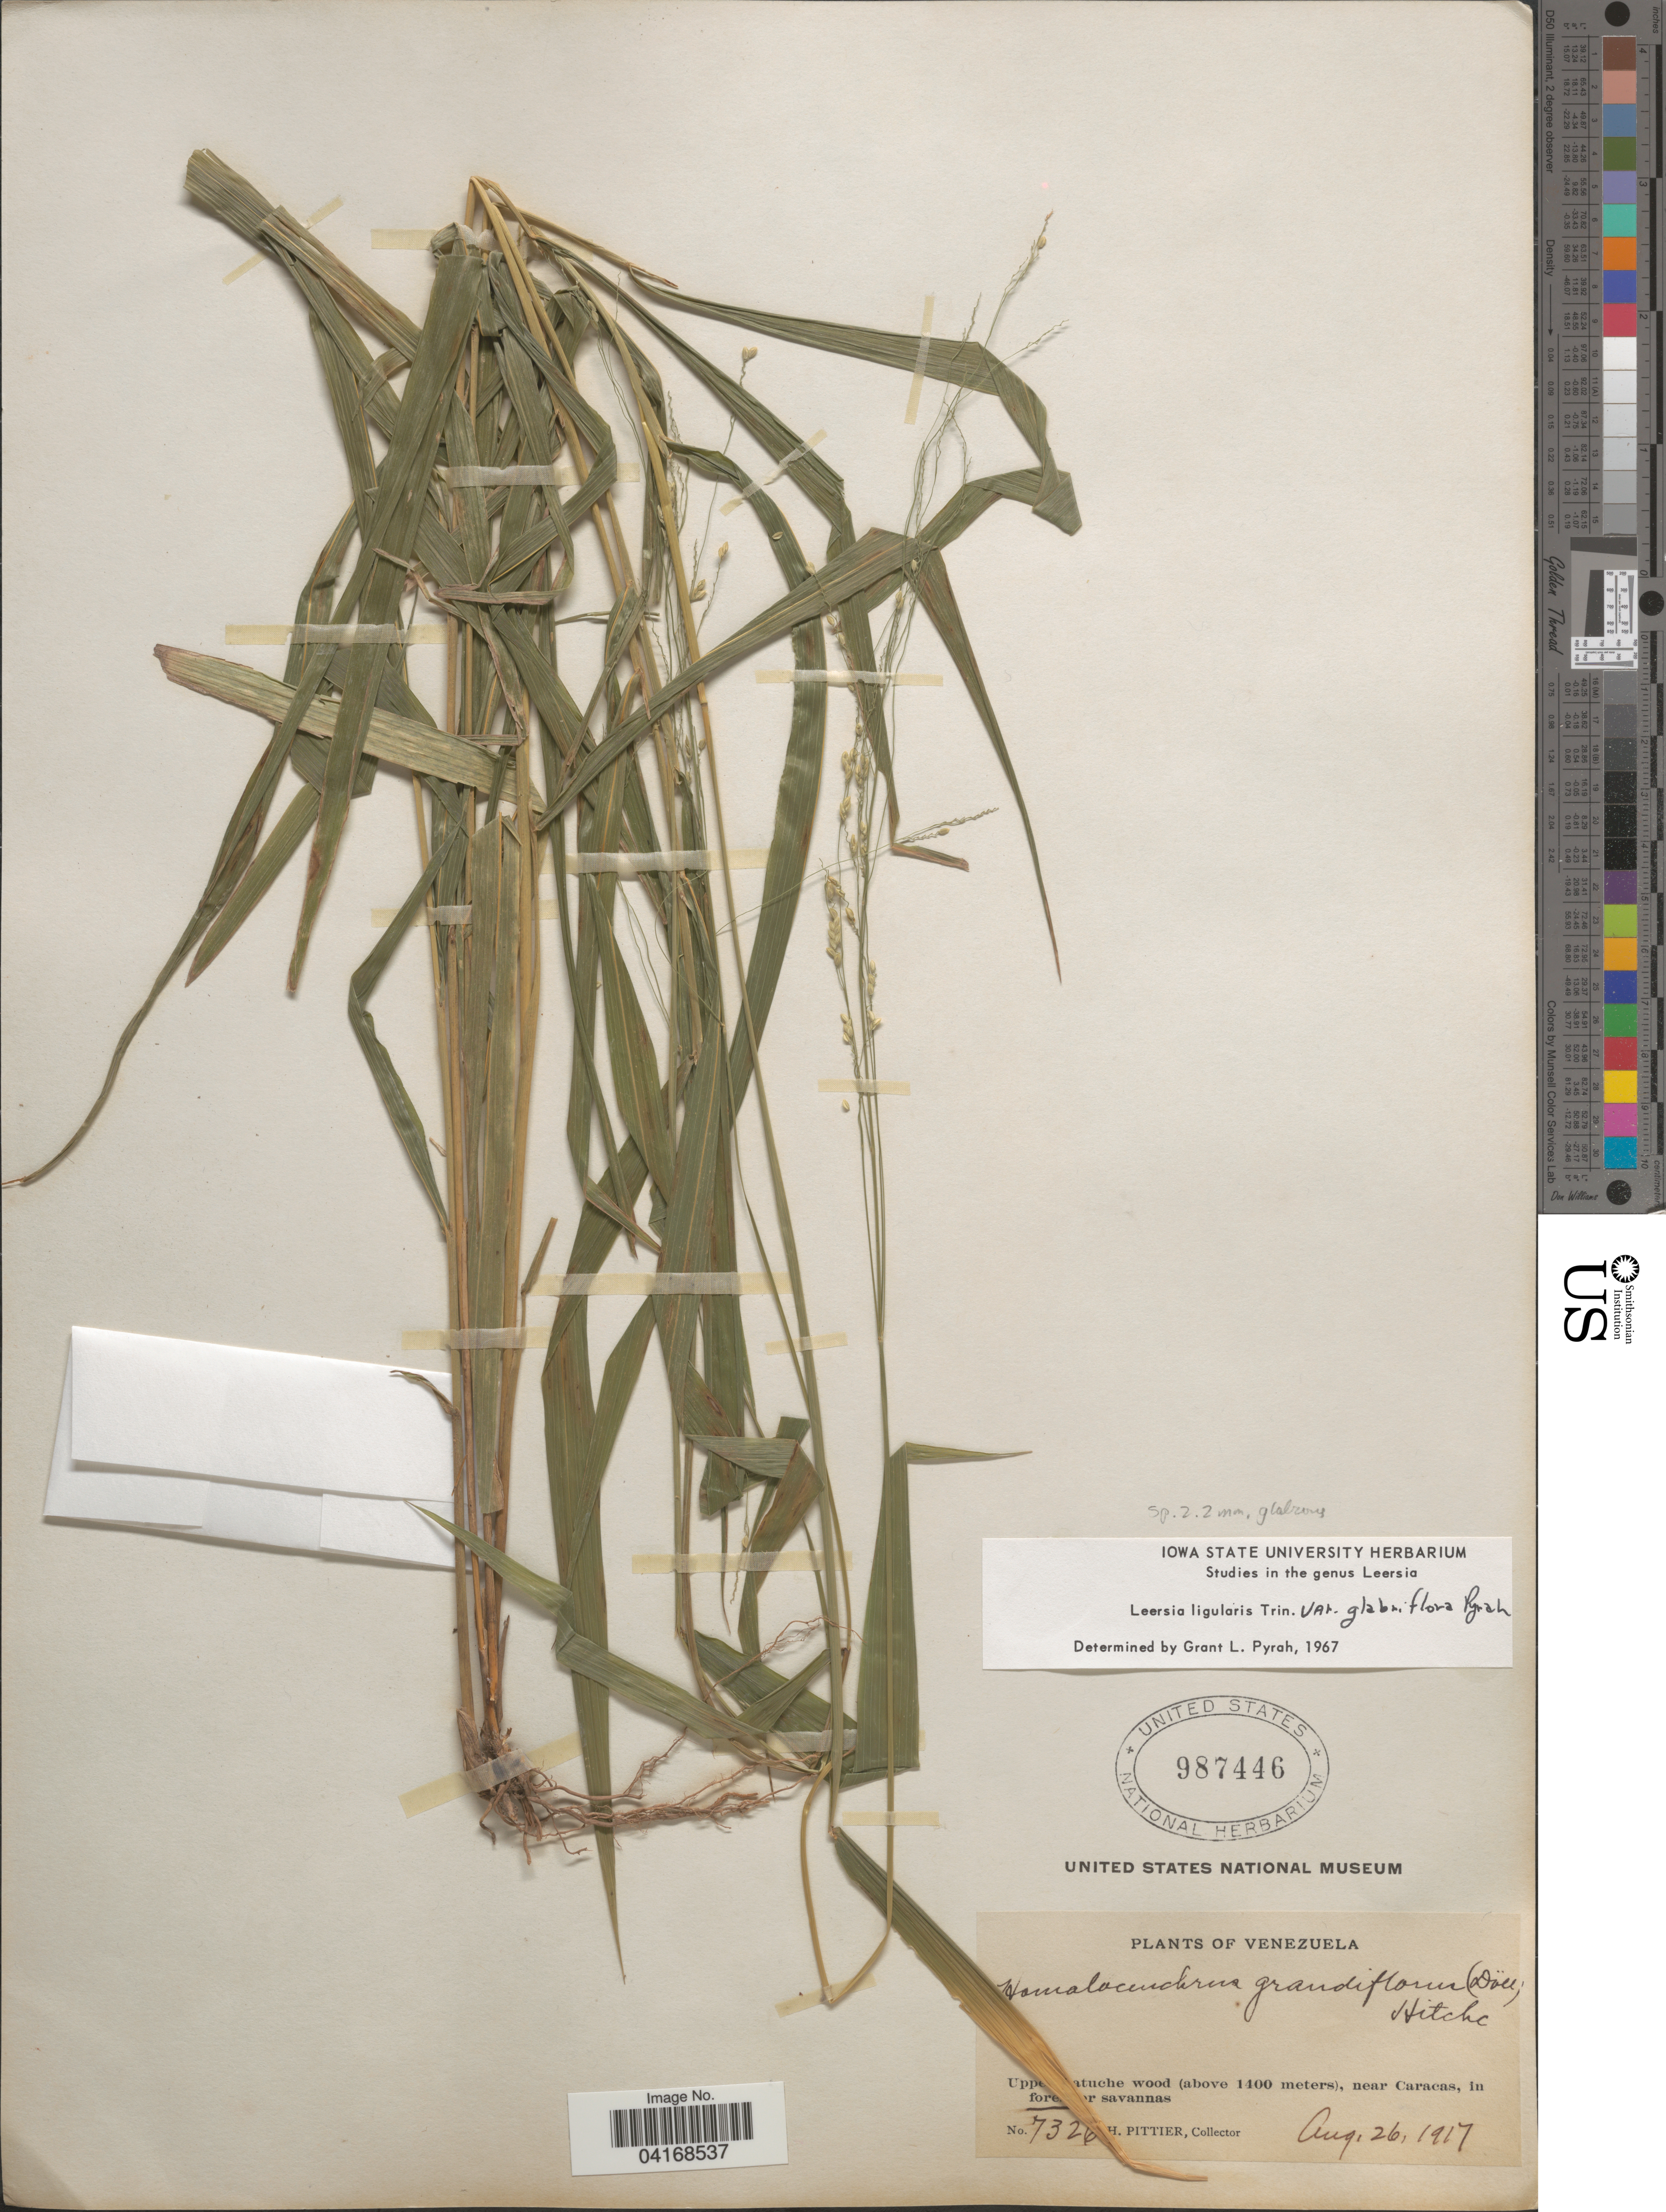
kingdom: Plantae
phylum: Tracheophyta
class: Liliopsida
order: Poales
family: Poaceae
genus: Leersia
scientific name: Leersia ligularis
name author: Trin.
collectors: H. F. Pittier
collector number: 7326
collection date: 1917-08-26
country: Venezuela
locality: Upper Catuche wood, near Caracas.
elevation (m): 1400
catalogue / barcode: US 987446